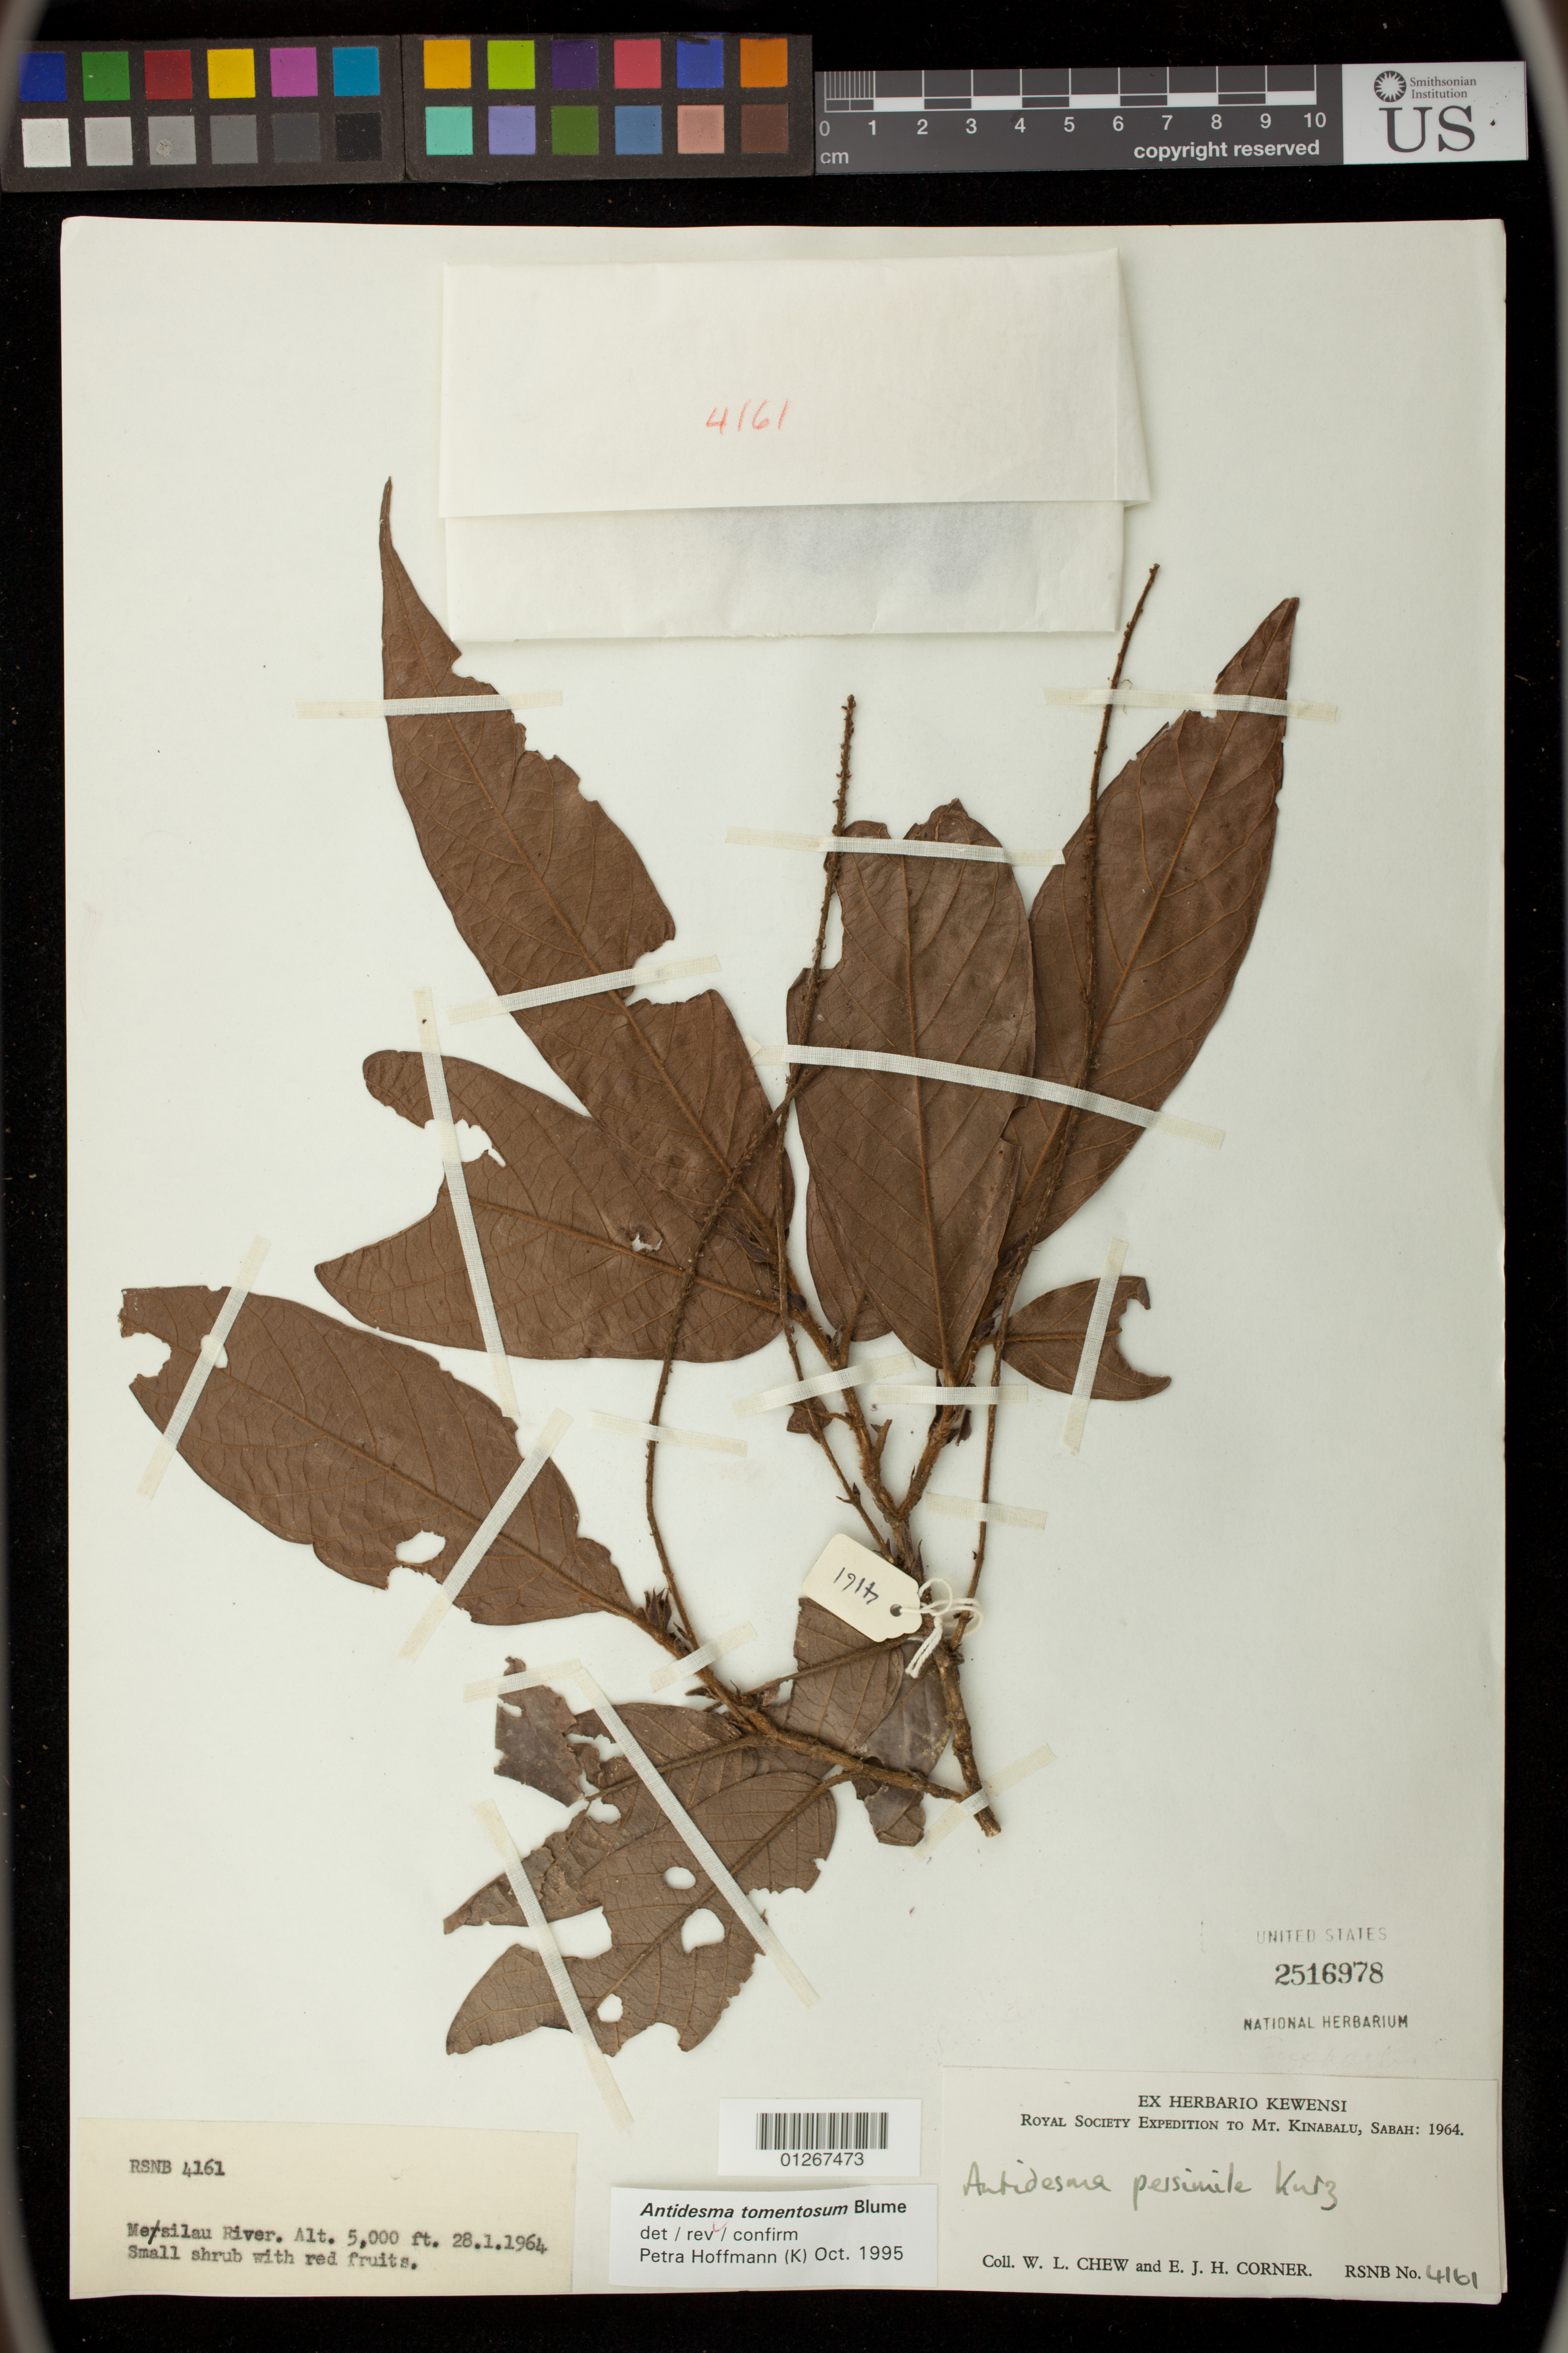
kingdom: Plantae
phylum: Tracheophyta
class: Magnoliopsida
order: Malpighiales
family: Phyllanthaceae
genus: Antidesma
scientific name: Antidesma tomentosum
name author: Blume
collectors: W. Chew & E. Corner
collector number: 4161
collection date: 1964-01-28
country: Malaysia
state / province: Sabah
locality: Mt Kinabalu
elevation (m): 1524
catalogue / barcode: US 2516978